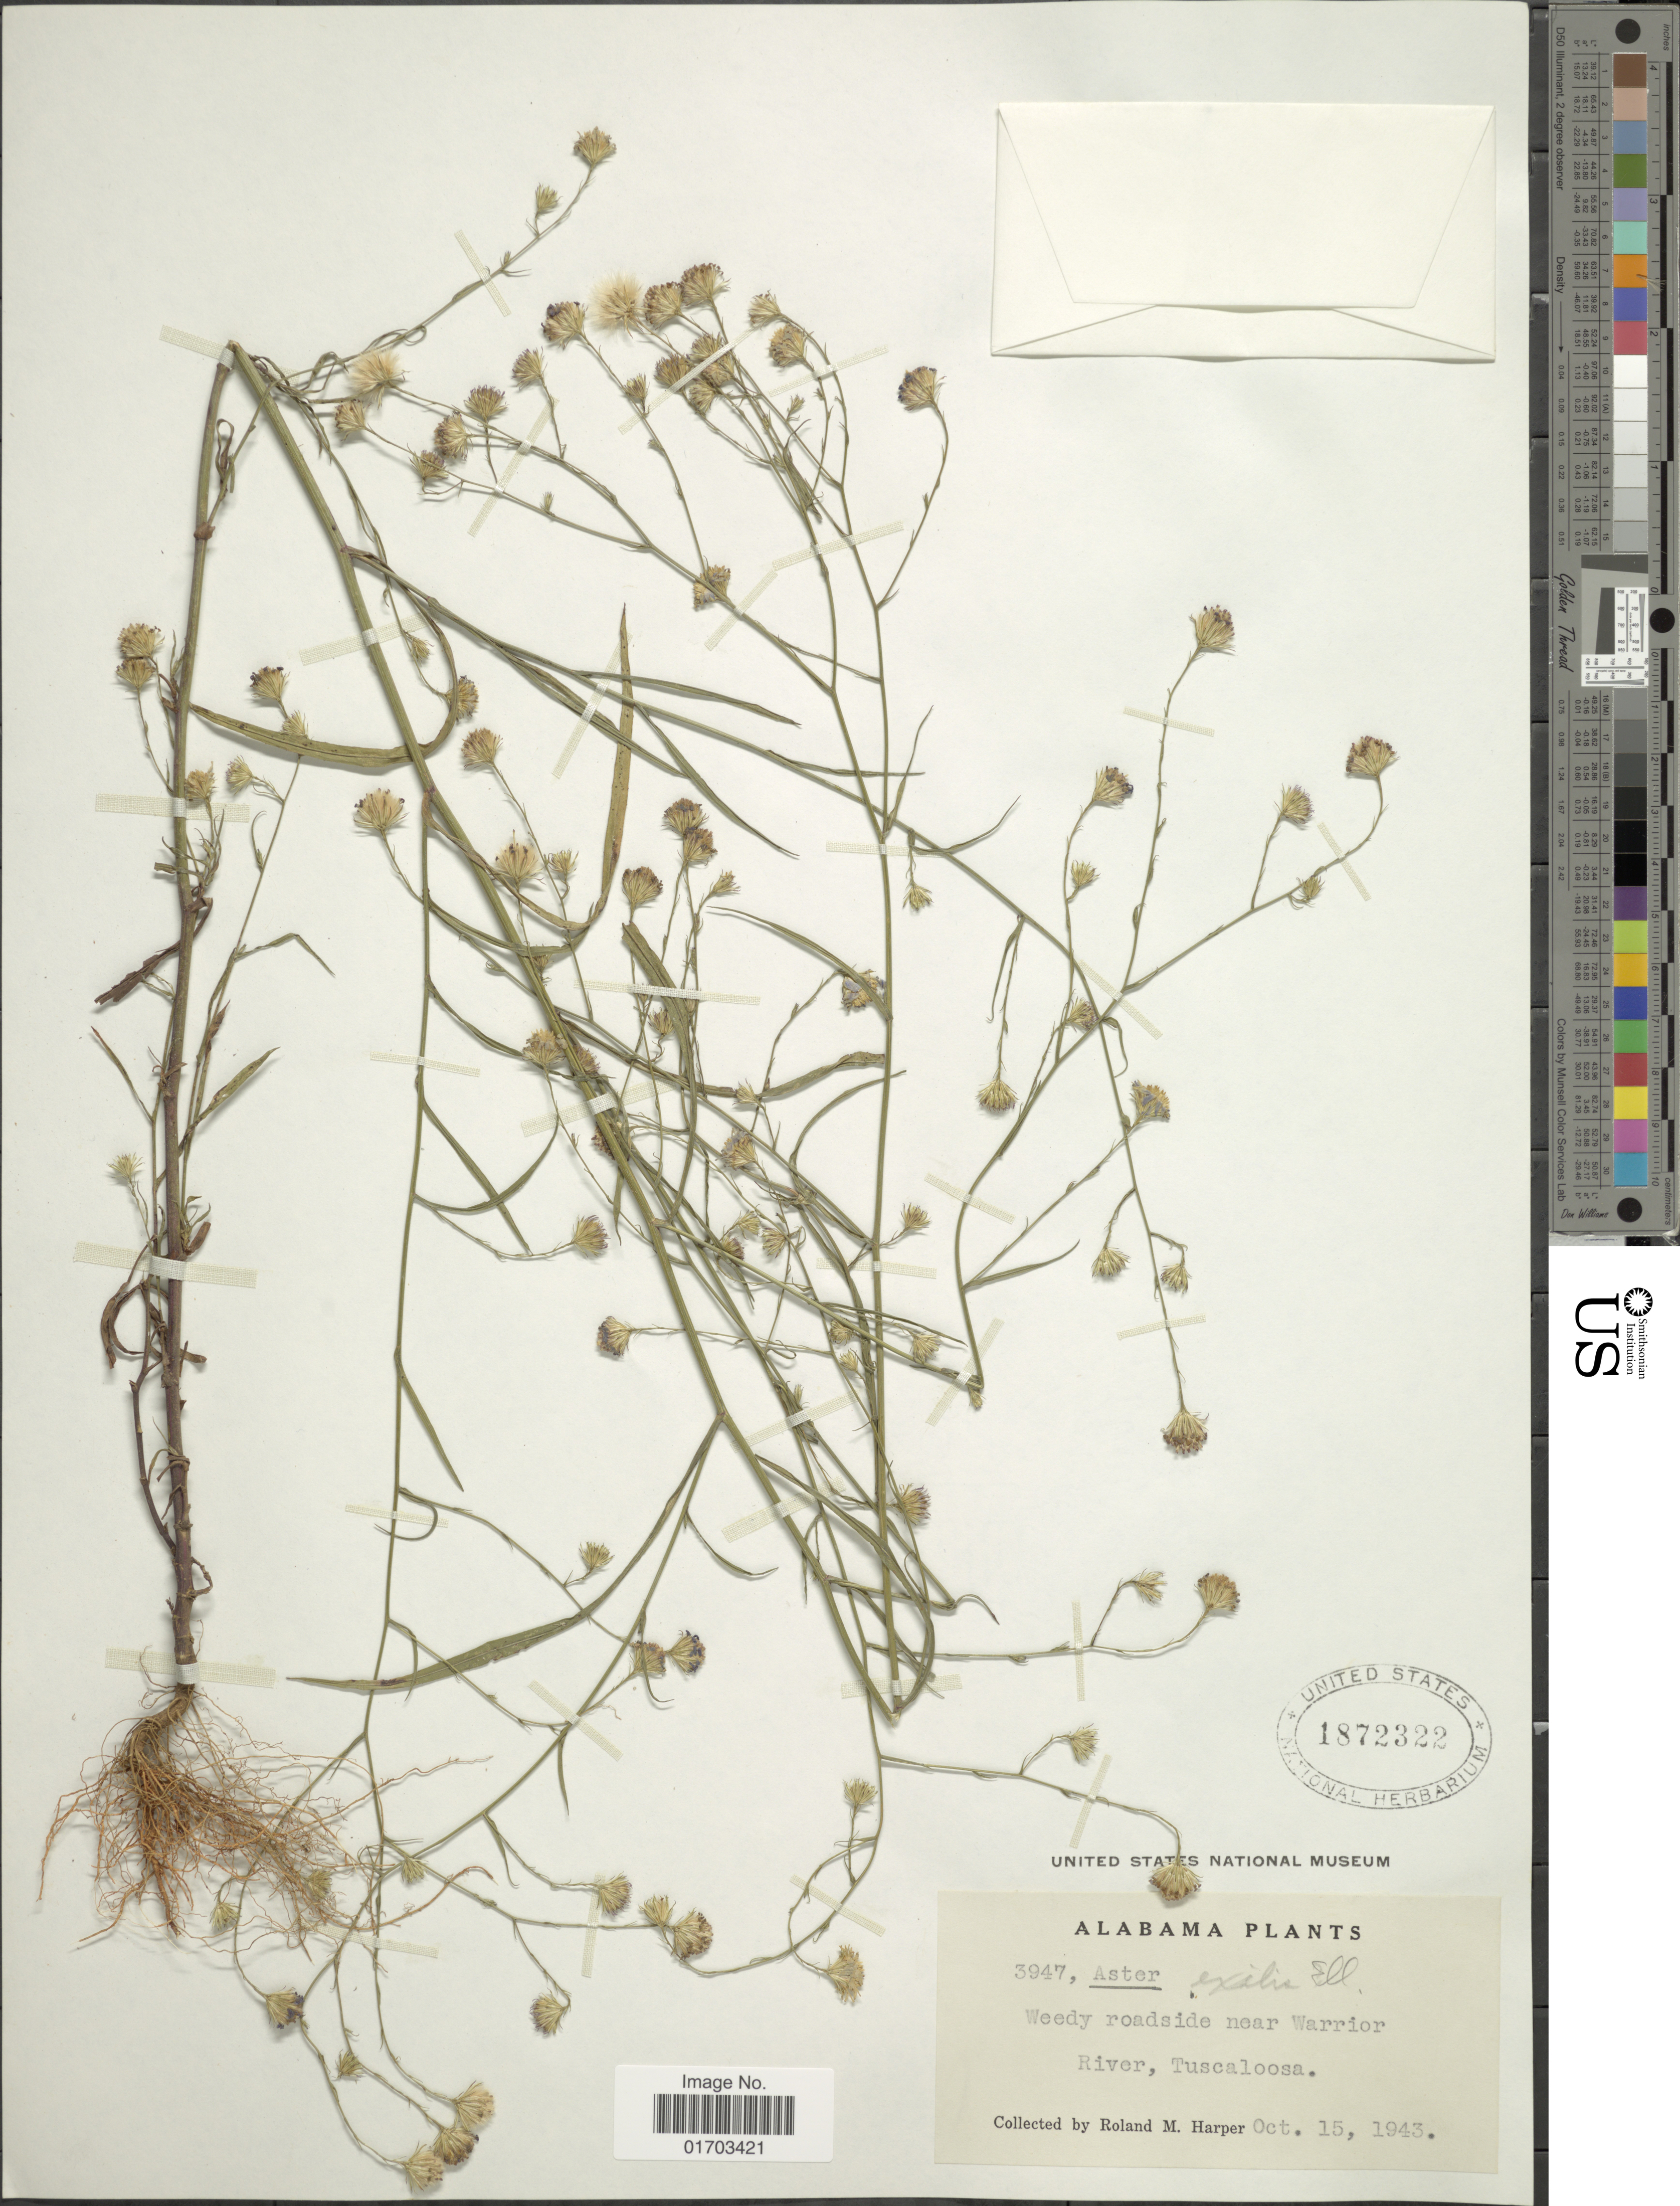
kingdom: Plantae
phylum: Tracheophyta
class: Magnoliopsida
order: Asterales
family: Asteraceae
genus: Symphyotrichum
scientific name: Symphyotrichum subulatum var. ligulatum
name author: (Shinners) S.D. Sundb.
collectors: R. M. Harper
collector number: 3947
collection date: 1943-10-15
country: United States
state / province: Alabama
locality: Weedy roadside near Warrior River, Tuscaloosa.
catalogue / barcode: US 1872322